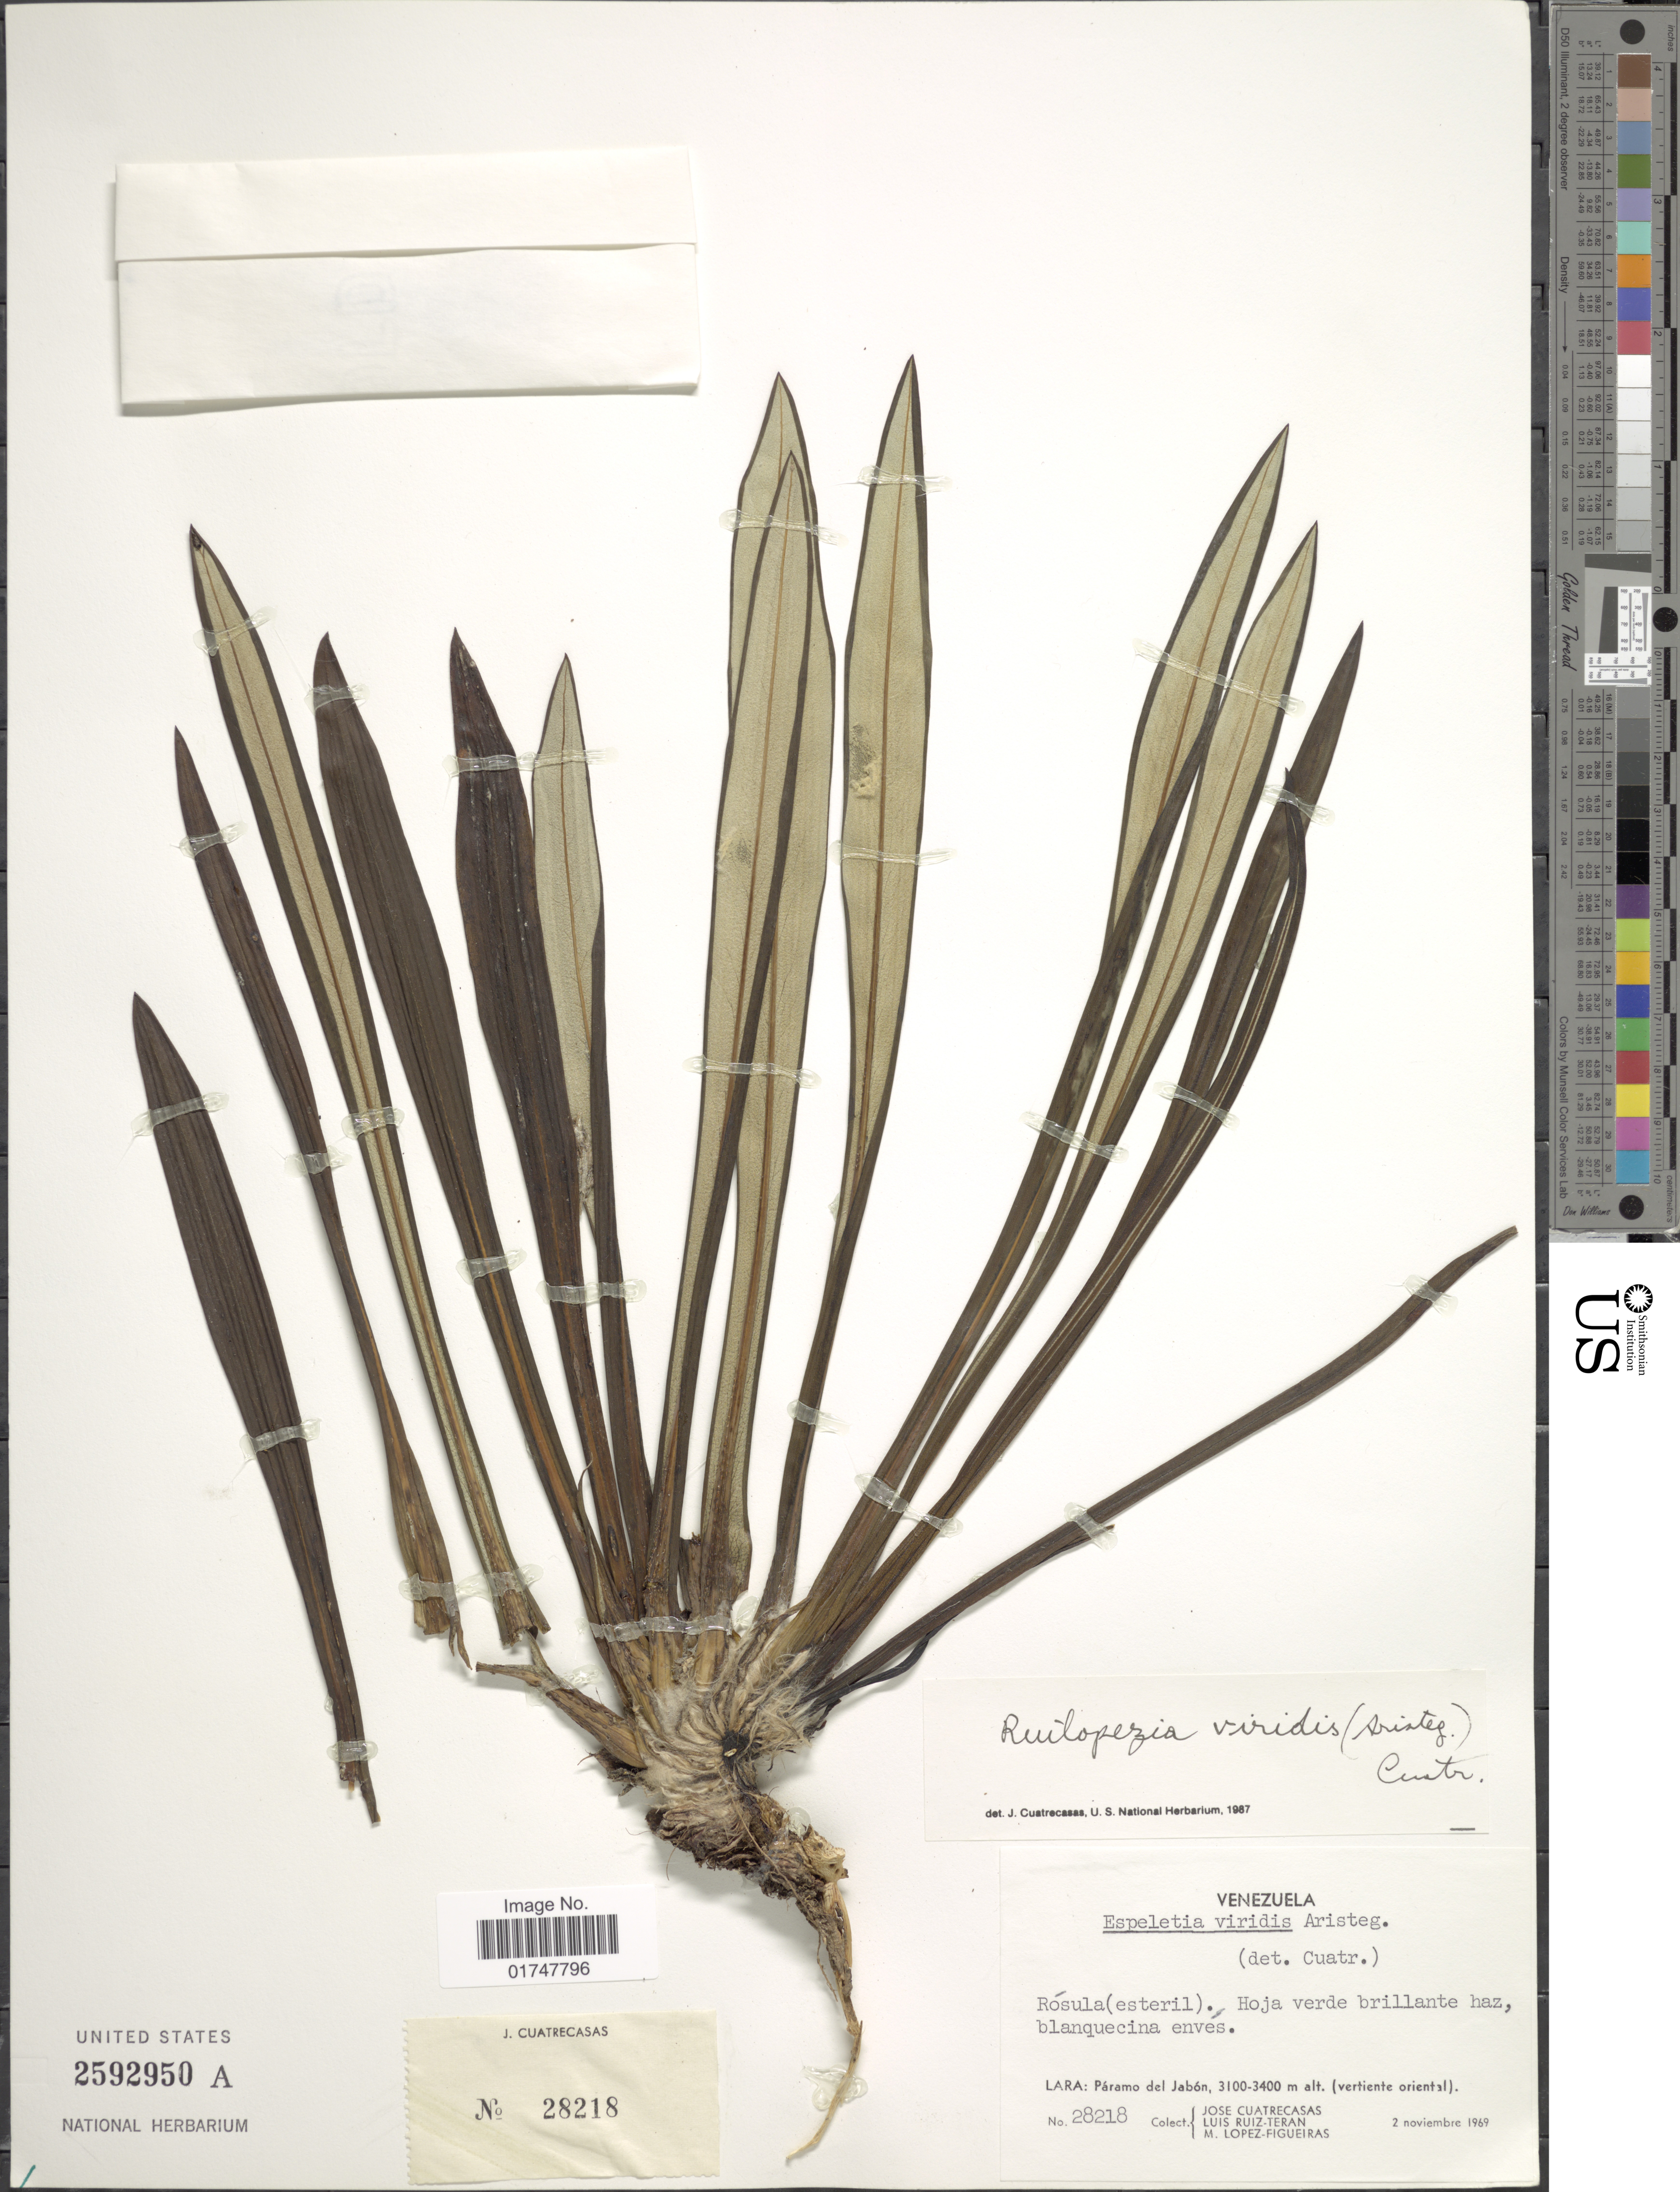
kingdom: Plantae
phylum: Tracheophyta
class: Magnoliopsida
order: Asterales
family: Asteraceae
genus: Ruilopezia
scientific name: Ruilopezia viridis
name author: (Aristeg.) Cuatrec.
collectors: J. Cuatrecasas, L. E. Ruíz-Terán & M. López Figueiras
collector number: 28218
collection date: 1969-11-02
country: Venezuela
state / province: Lara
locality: Páramo del Jabón (vertiente oriental)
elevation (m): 3100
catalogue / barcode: US 2592950A